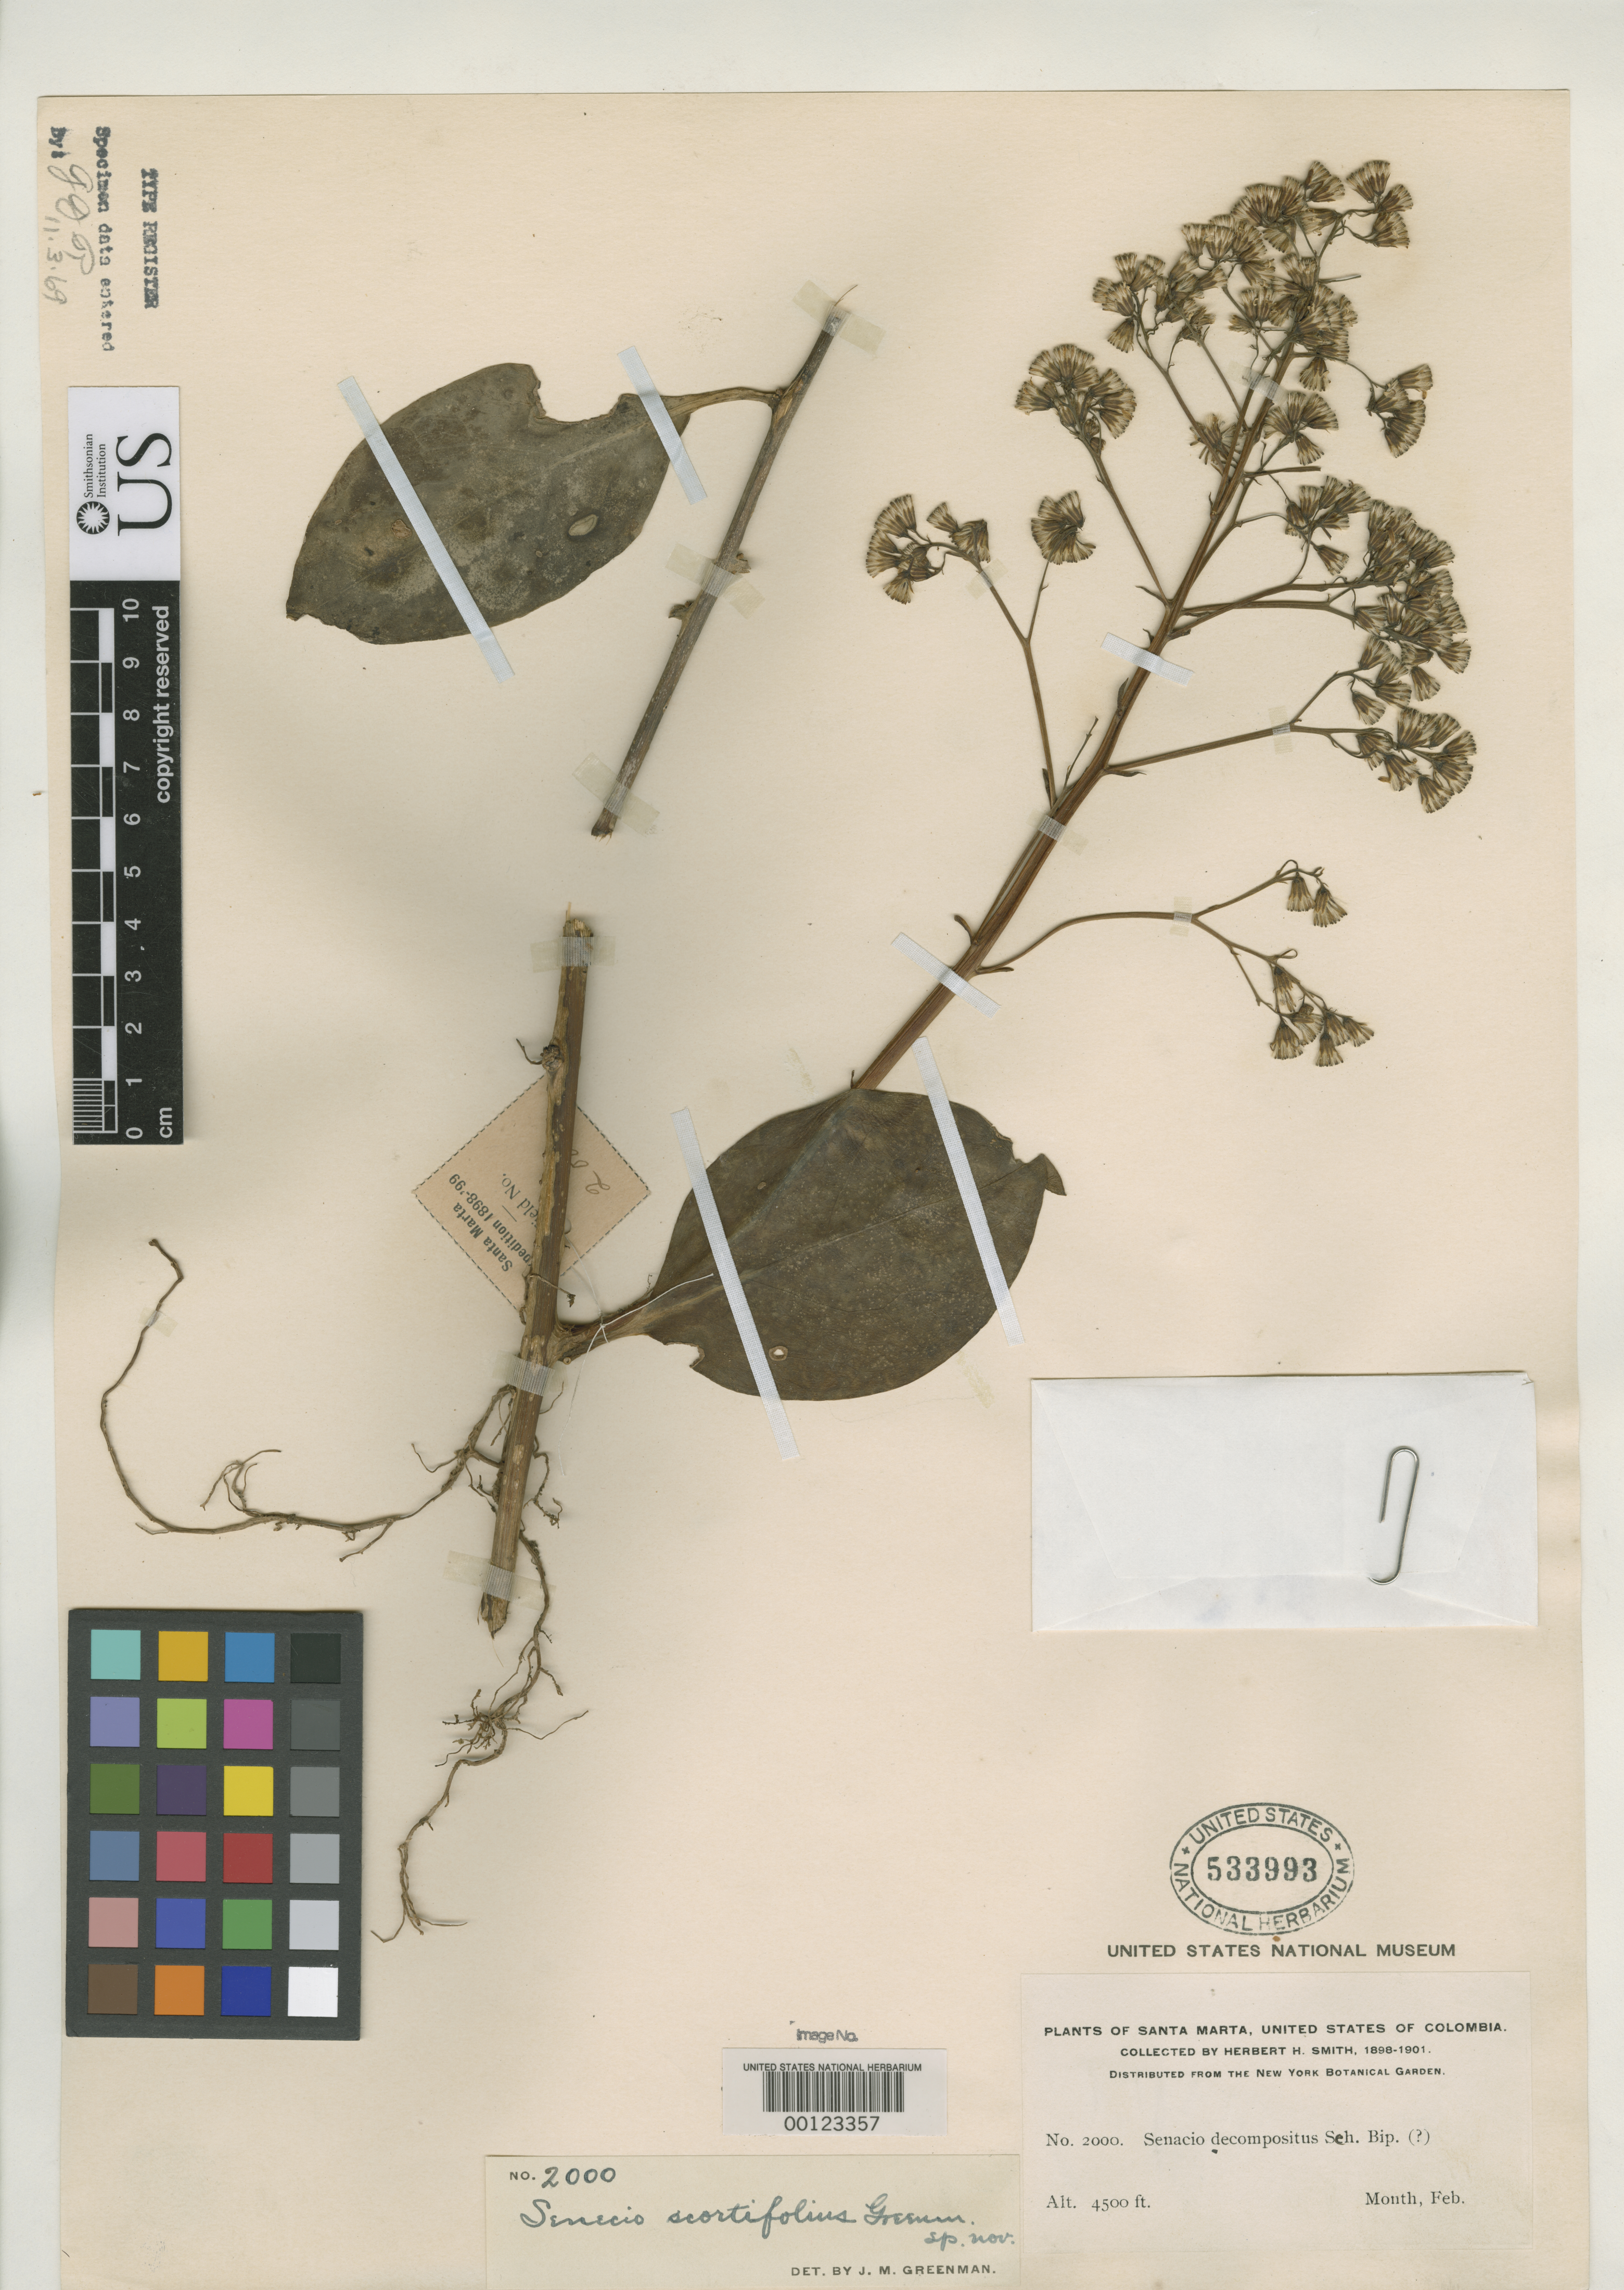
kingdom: Plantae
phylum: Tracheophyta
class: Magnoliopsida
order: Asterales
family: Asteraceae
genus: Senecio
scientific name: Senecio scortifolius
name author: Greenm.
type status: Isotype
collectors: Herbert H. Smith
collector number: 2000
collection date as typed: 1898 to -- --- 1901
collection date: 1898/1901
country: Colombia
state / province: Magdalena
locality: Santa Marta.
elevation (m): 1400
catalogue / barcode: US 533993